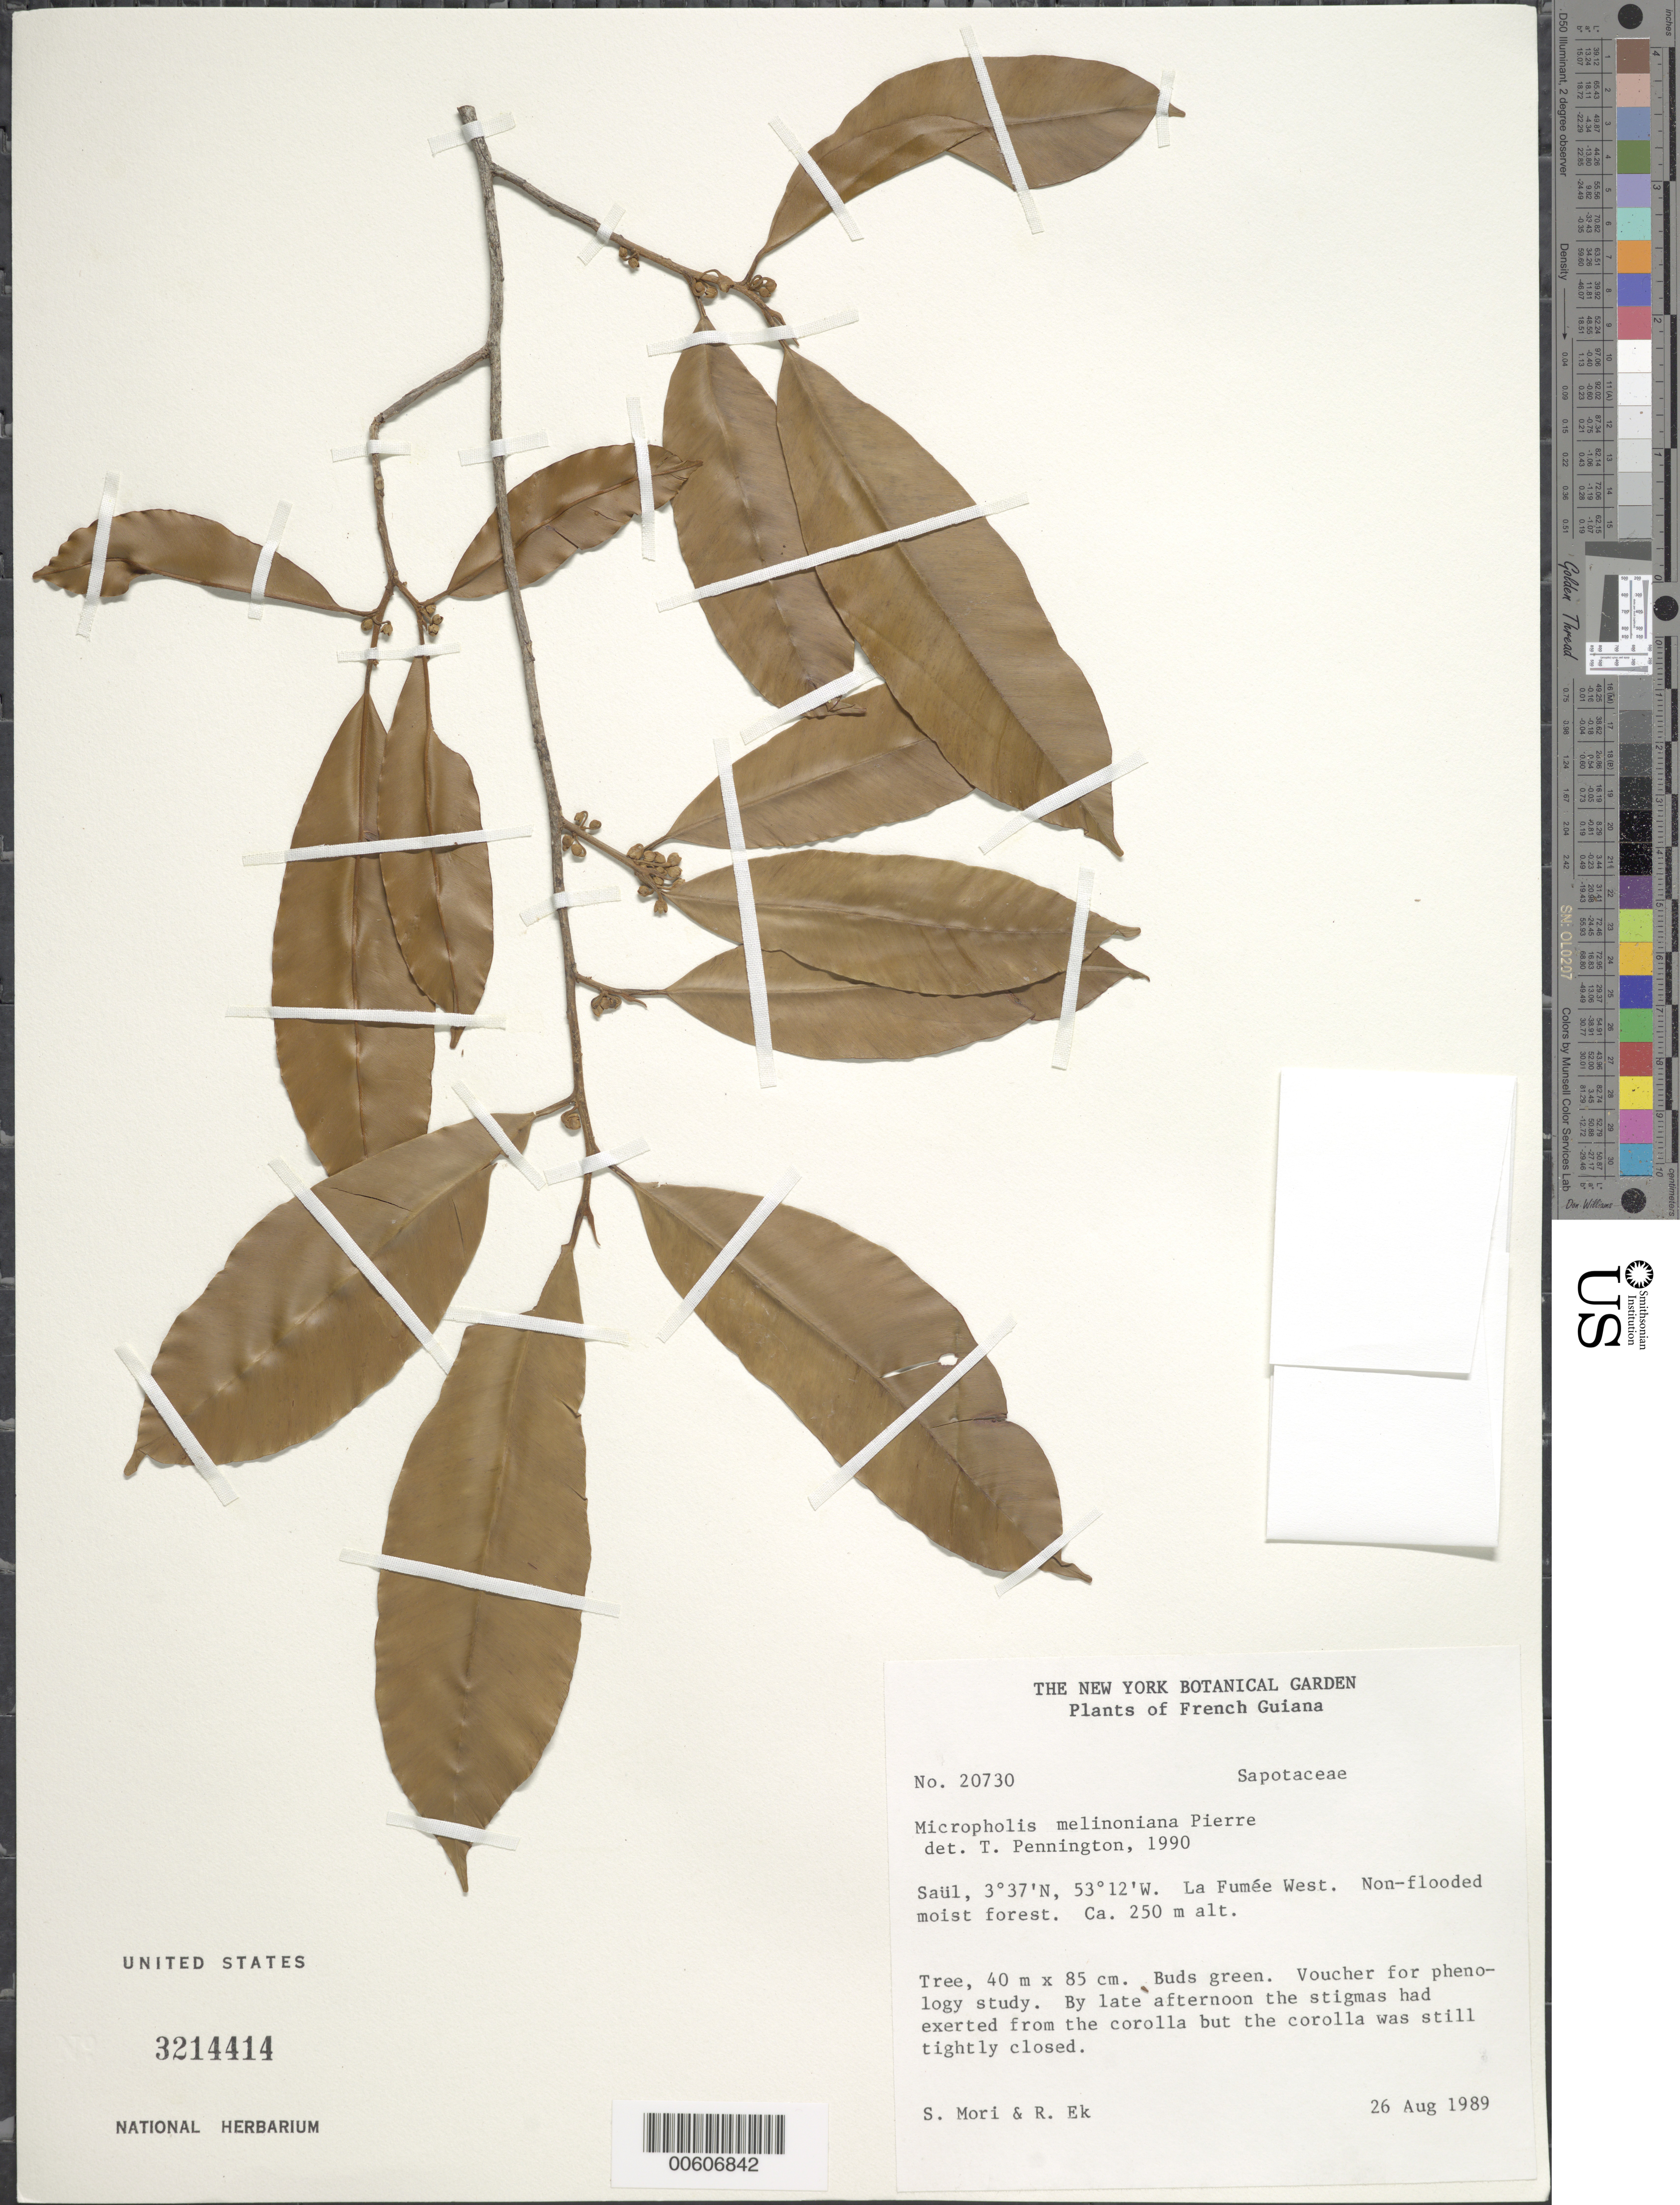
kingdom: Plantae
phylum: Tracheophyta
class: Magnoliopsida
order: Ericales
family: Sapotaceae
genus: Micropholis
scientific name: Micropholis melinoniana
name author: Pierre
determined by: Pennington, T. D., (K)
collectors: S. Mori & R. C. Ek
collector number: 20730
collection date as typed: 26-Aug-89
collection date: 1989-08-26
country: French Guiana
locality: Saül, La Fumée Oeste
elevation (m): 250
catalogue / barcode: US 3214414